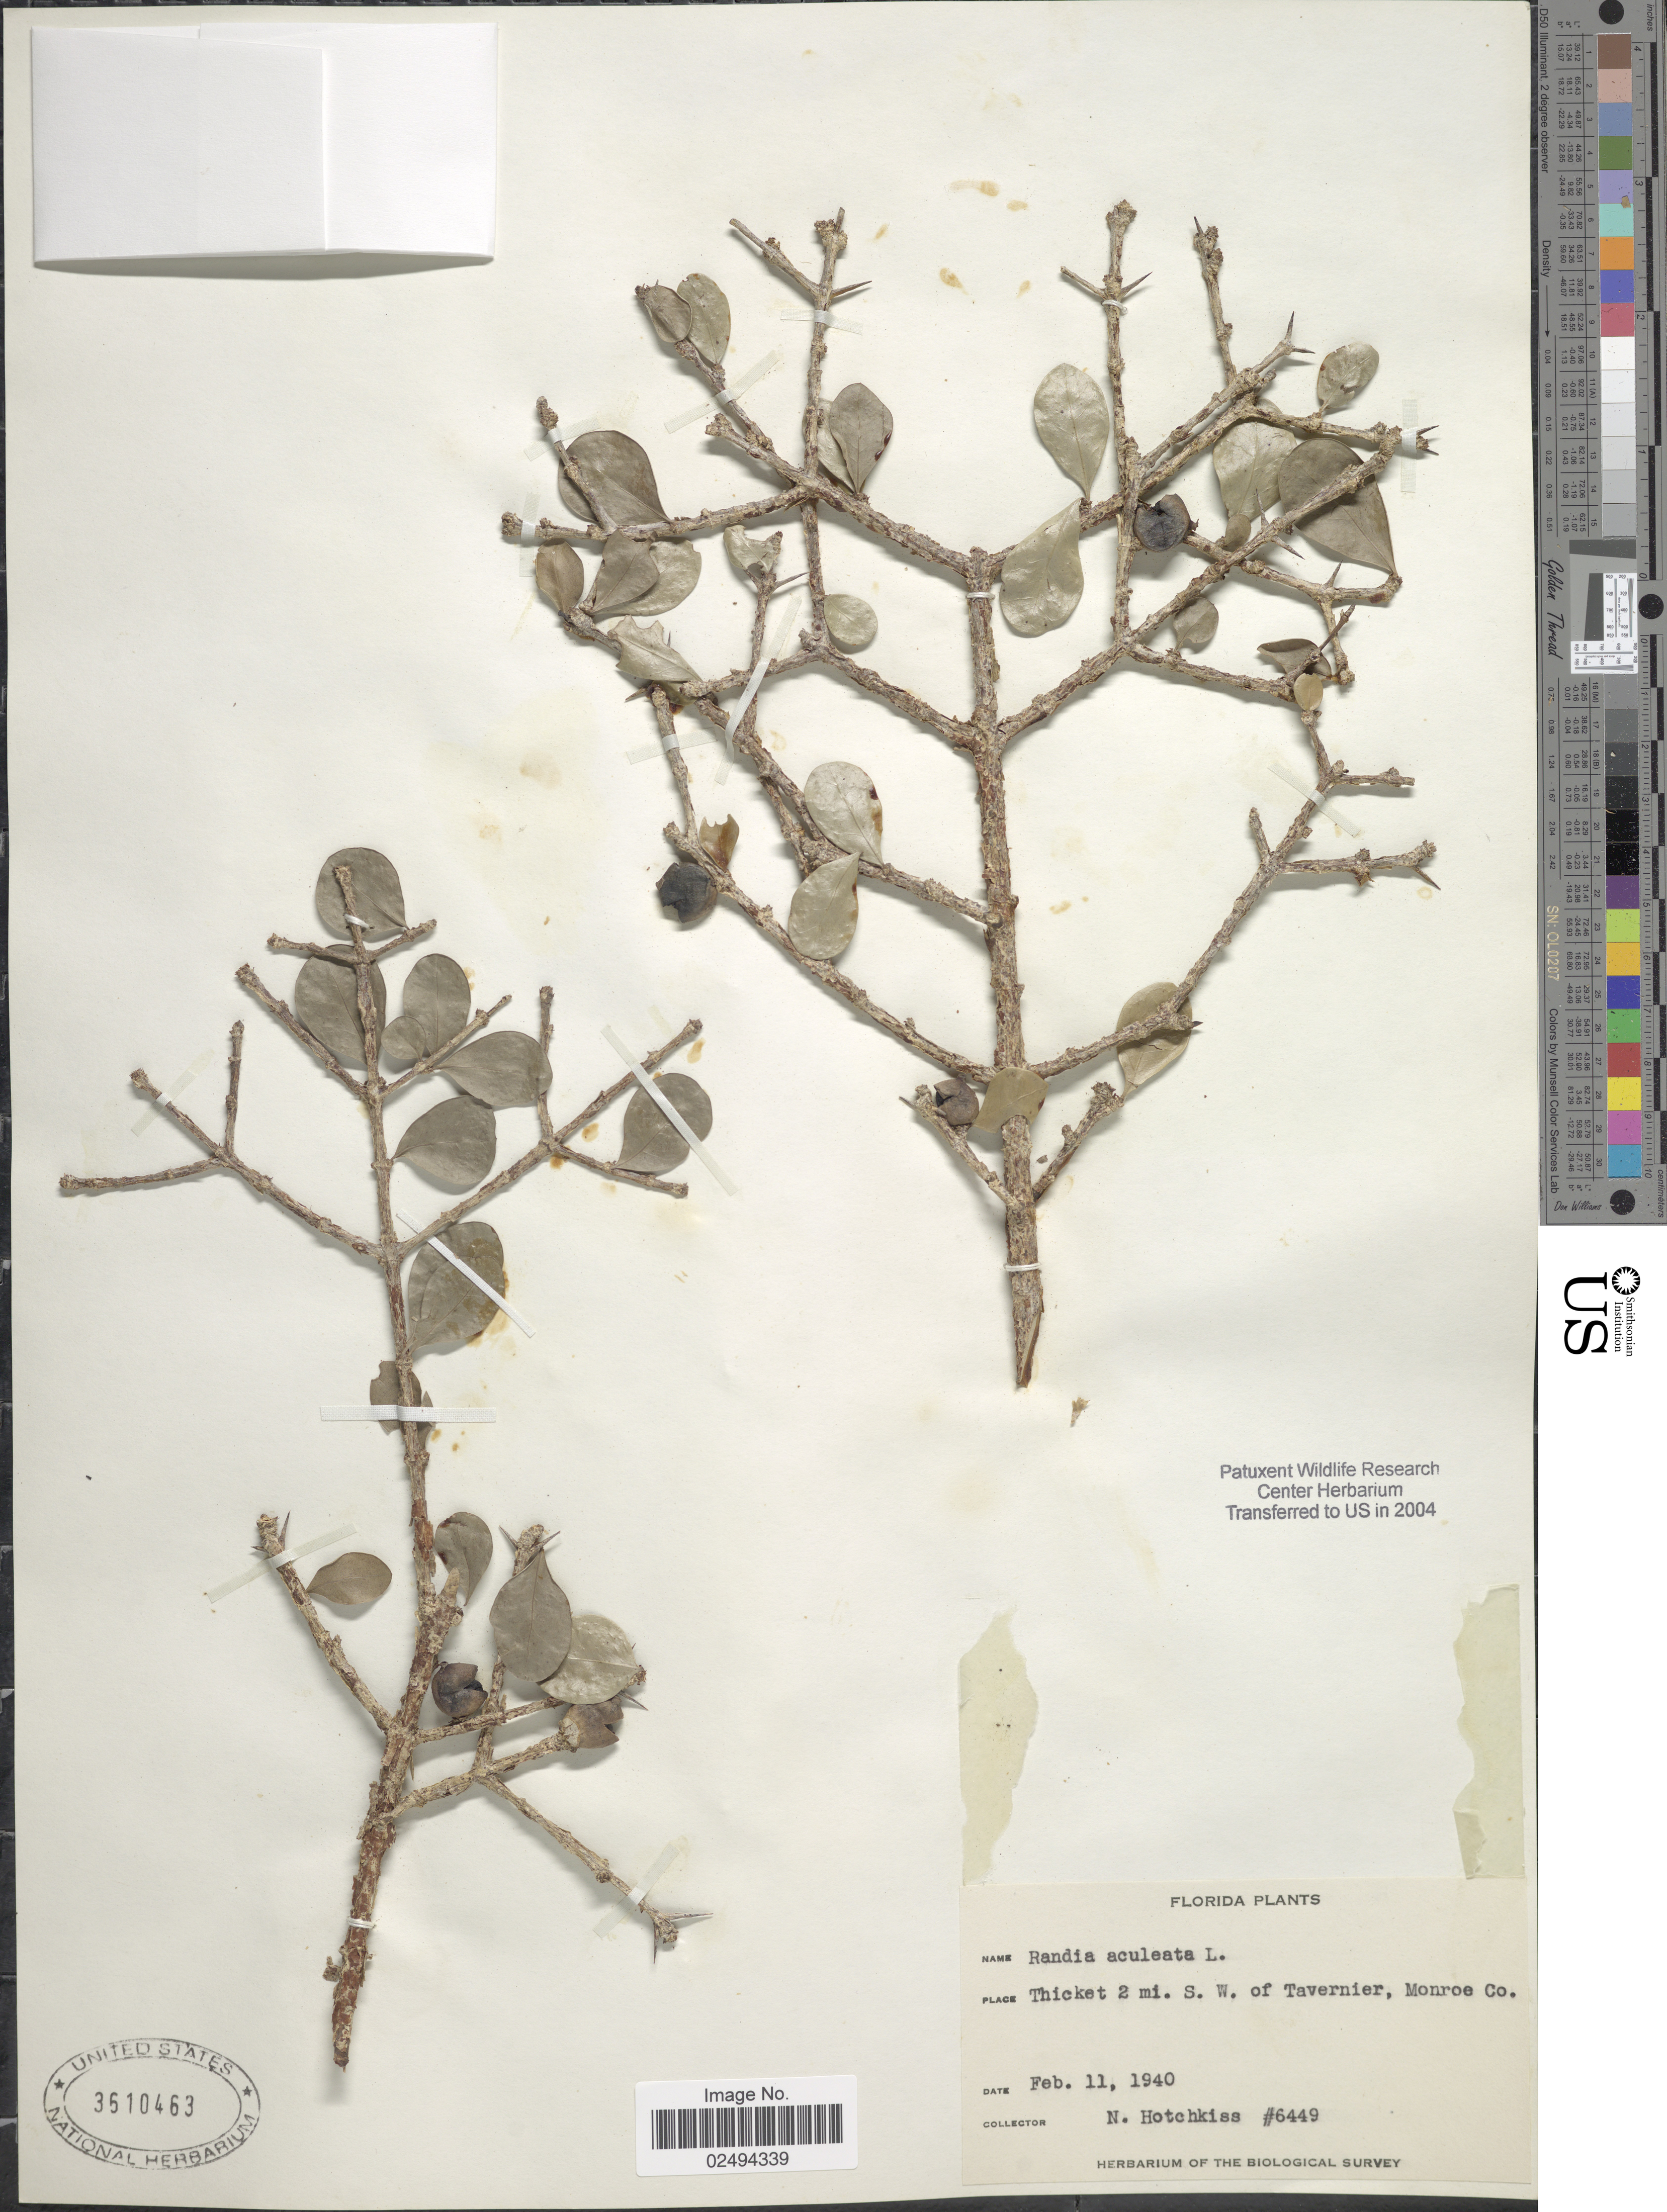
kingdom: Plantae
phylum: Tracheophyta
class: Magnoliopsida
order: Gentianales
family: Rubiaceae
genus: Randia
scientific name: Randia aculeata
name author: L.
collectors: N. Hotchkiss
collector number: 6449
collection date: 1940-02-11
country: United States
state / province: Florida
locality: Thicket 2 mi S.W. of Tavernier, Mornoe Co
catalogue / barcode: US 3610463